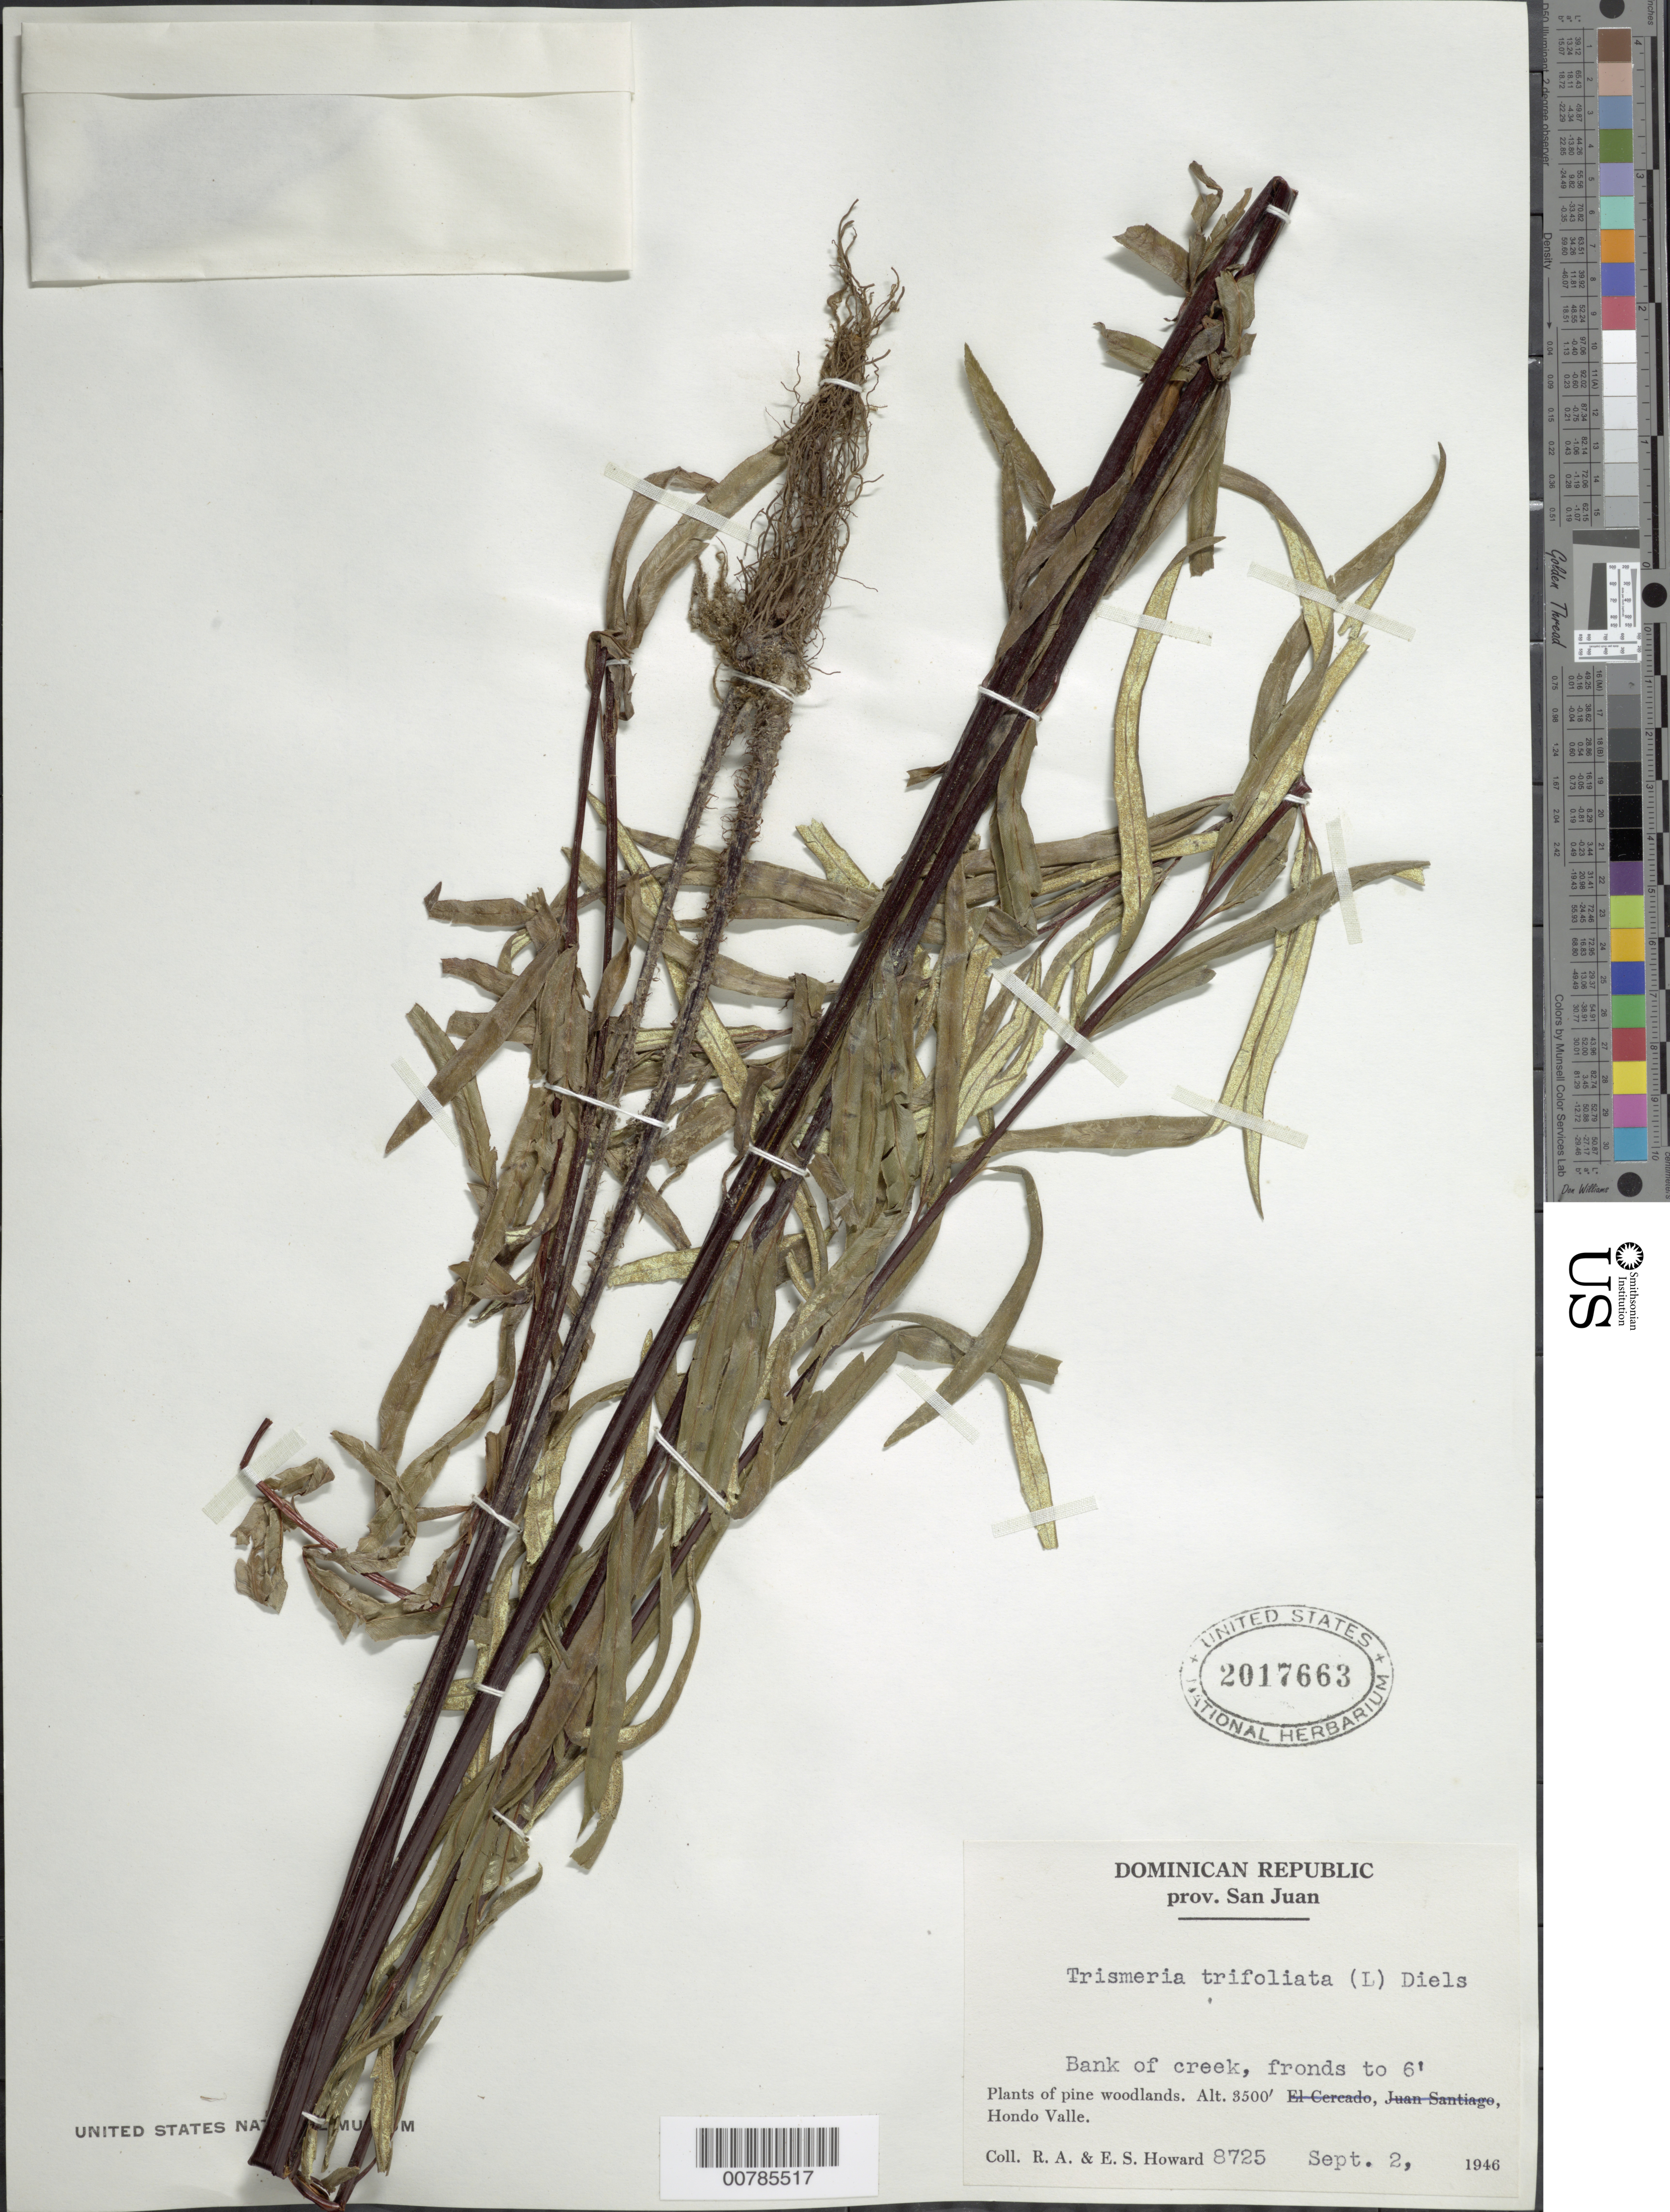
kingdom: Plantae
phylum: Tracheophyta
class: Polypodiopsida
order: Polypodiales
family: Pteridaceae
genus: Pityrogramma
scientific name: Pityrogramma trifoliata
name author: (L.) R.M. Tryon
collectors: R. A. Howard & E. S. Howard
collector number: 8725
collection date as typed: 02 Sep 1946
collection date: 1946-09-02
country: Dominican Republic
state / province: San Juan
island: Hispaniola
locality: Hondo Valle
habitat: Plants of pine woodlands; bank of creek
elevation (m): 1067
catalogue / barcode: US 2017663